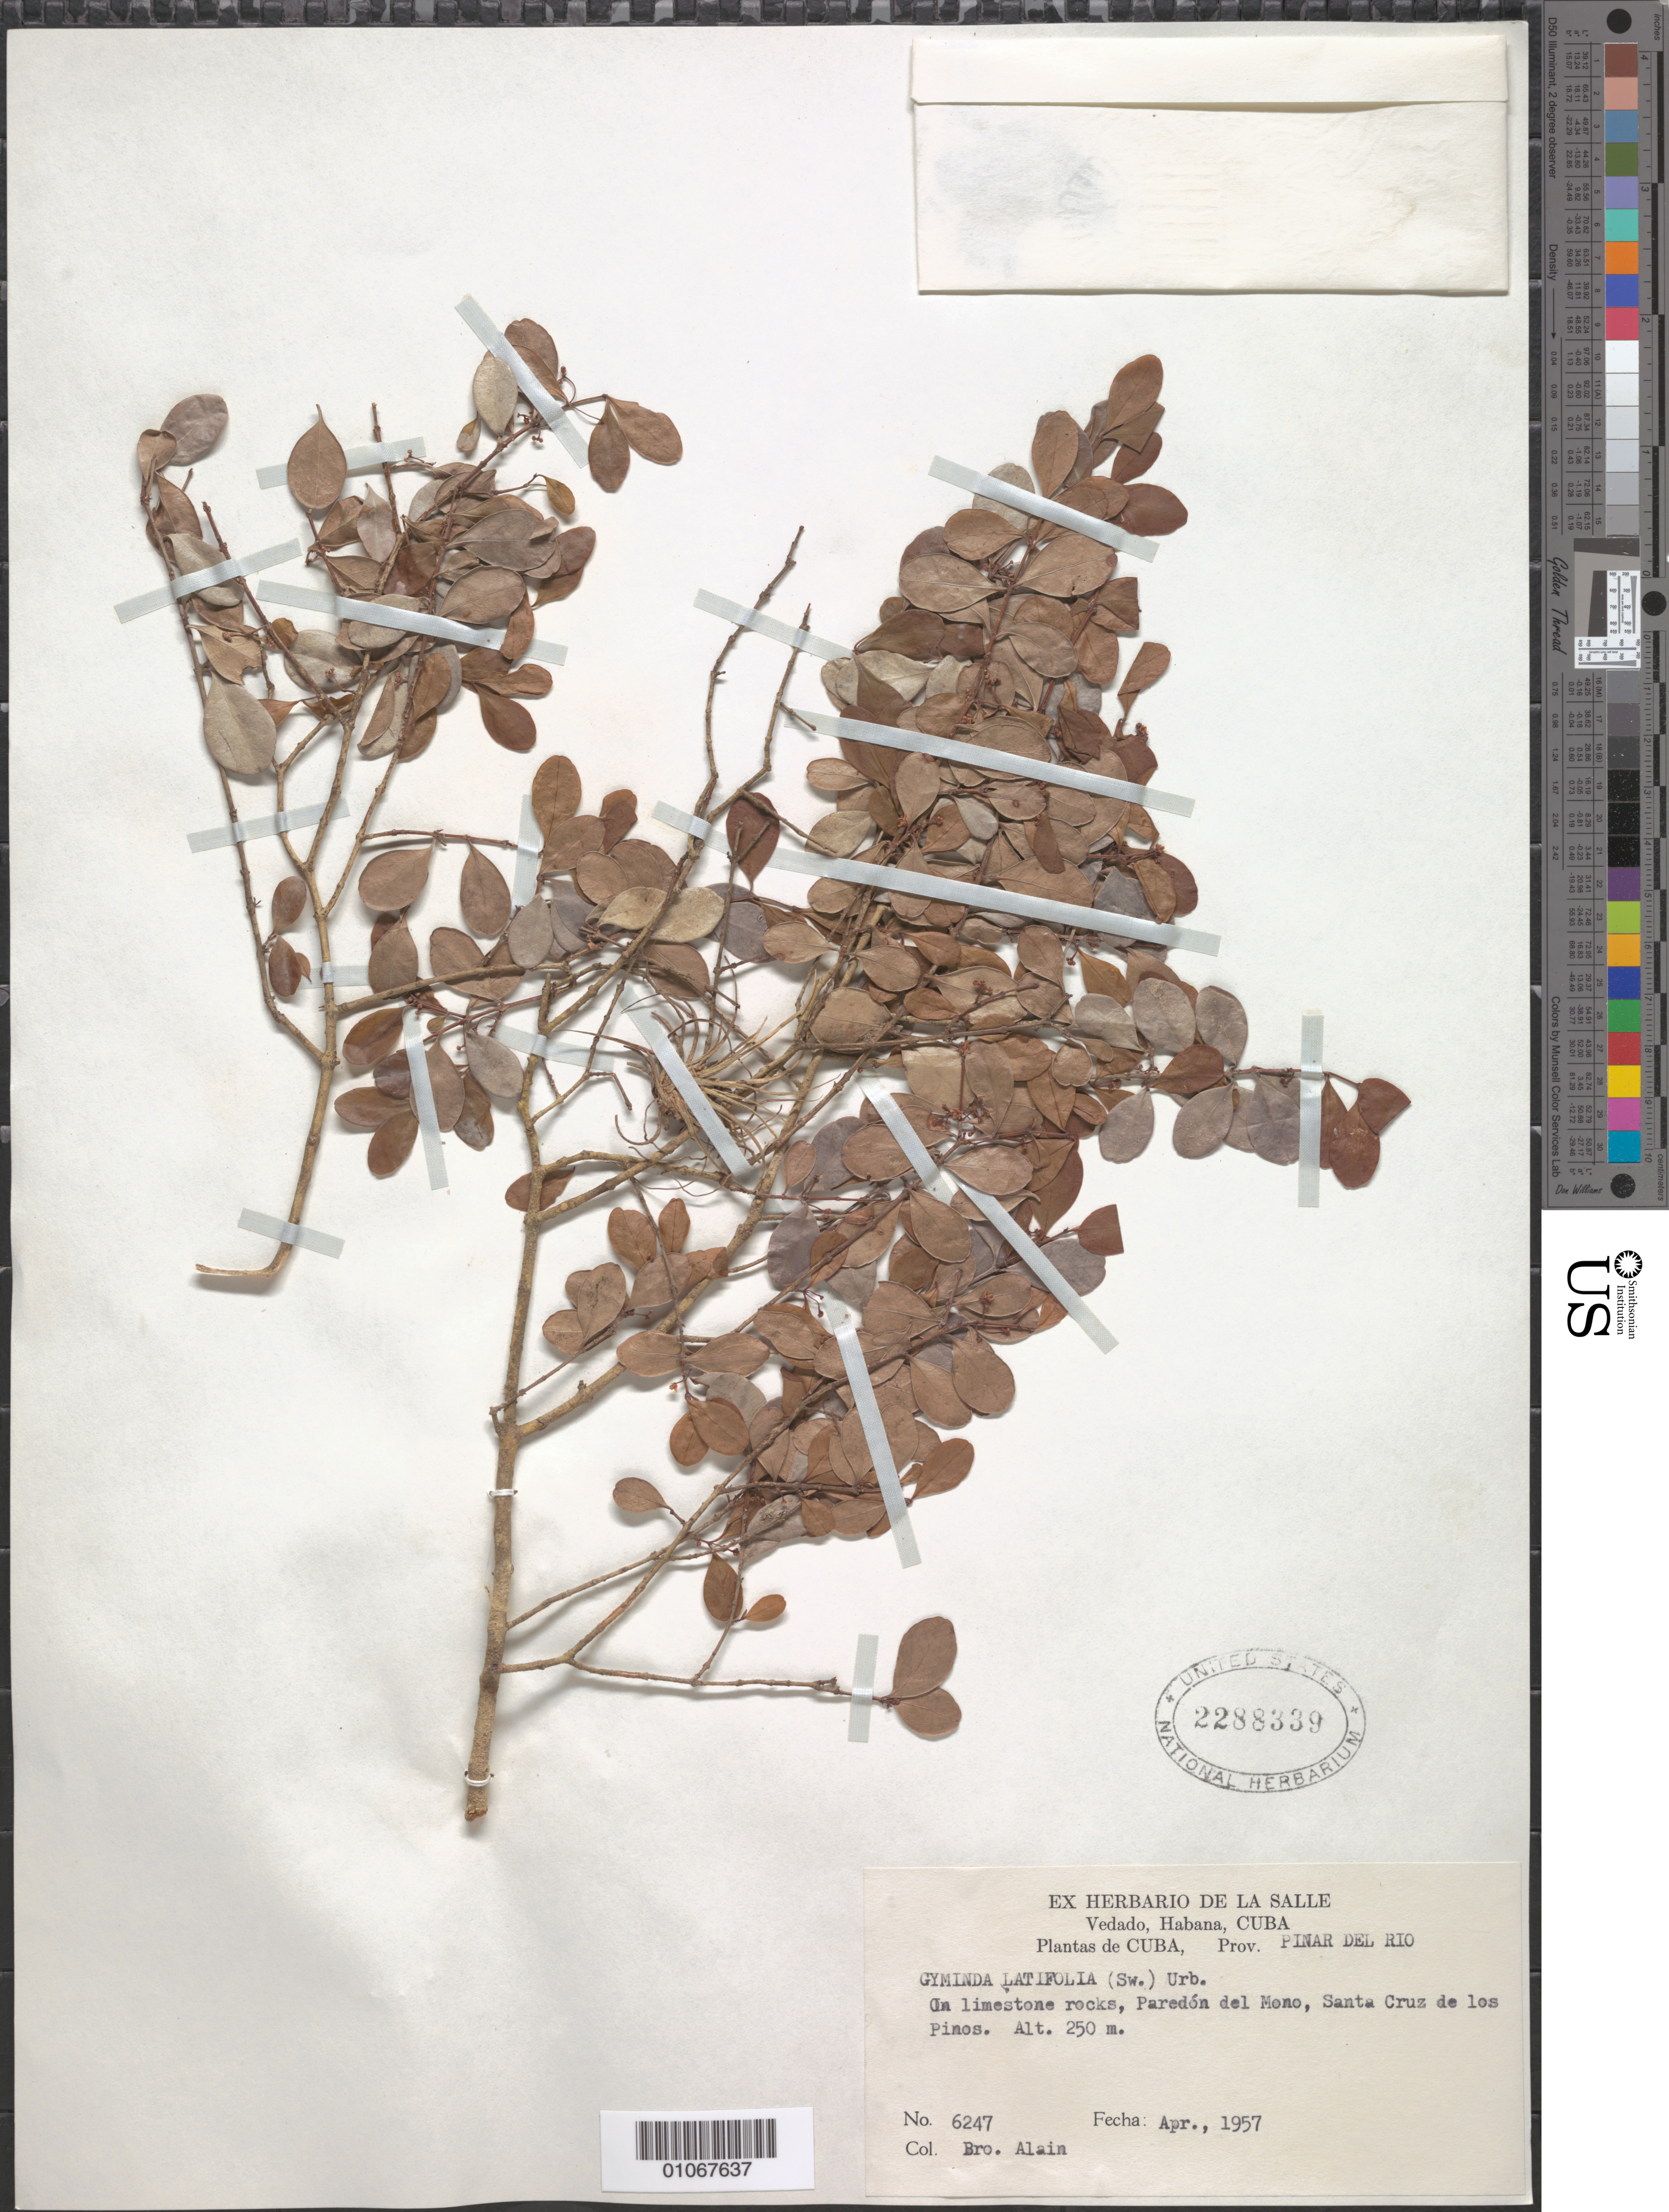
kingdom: Plantae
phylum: Tracheophyta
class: Magnoliopsida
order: Celastrales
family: Celastraceae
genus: Gyminda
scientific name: Gyminda latifolia subsp. latifolia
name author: (Sw.) Urb.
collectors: A. H. Liogier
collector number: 6247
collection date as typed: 01 Apr 1957 to 30 Apr 1957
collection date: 1957-04-01/1957-04-30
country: Cuba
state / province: Pinar del Rio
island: Cuba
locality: On limestone rocks, Paredon del Mono, Santa Cruz de los Pinos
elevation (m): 250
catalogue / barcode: US 2288339